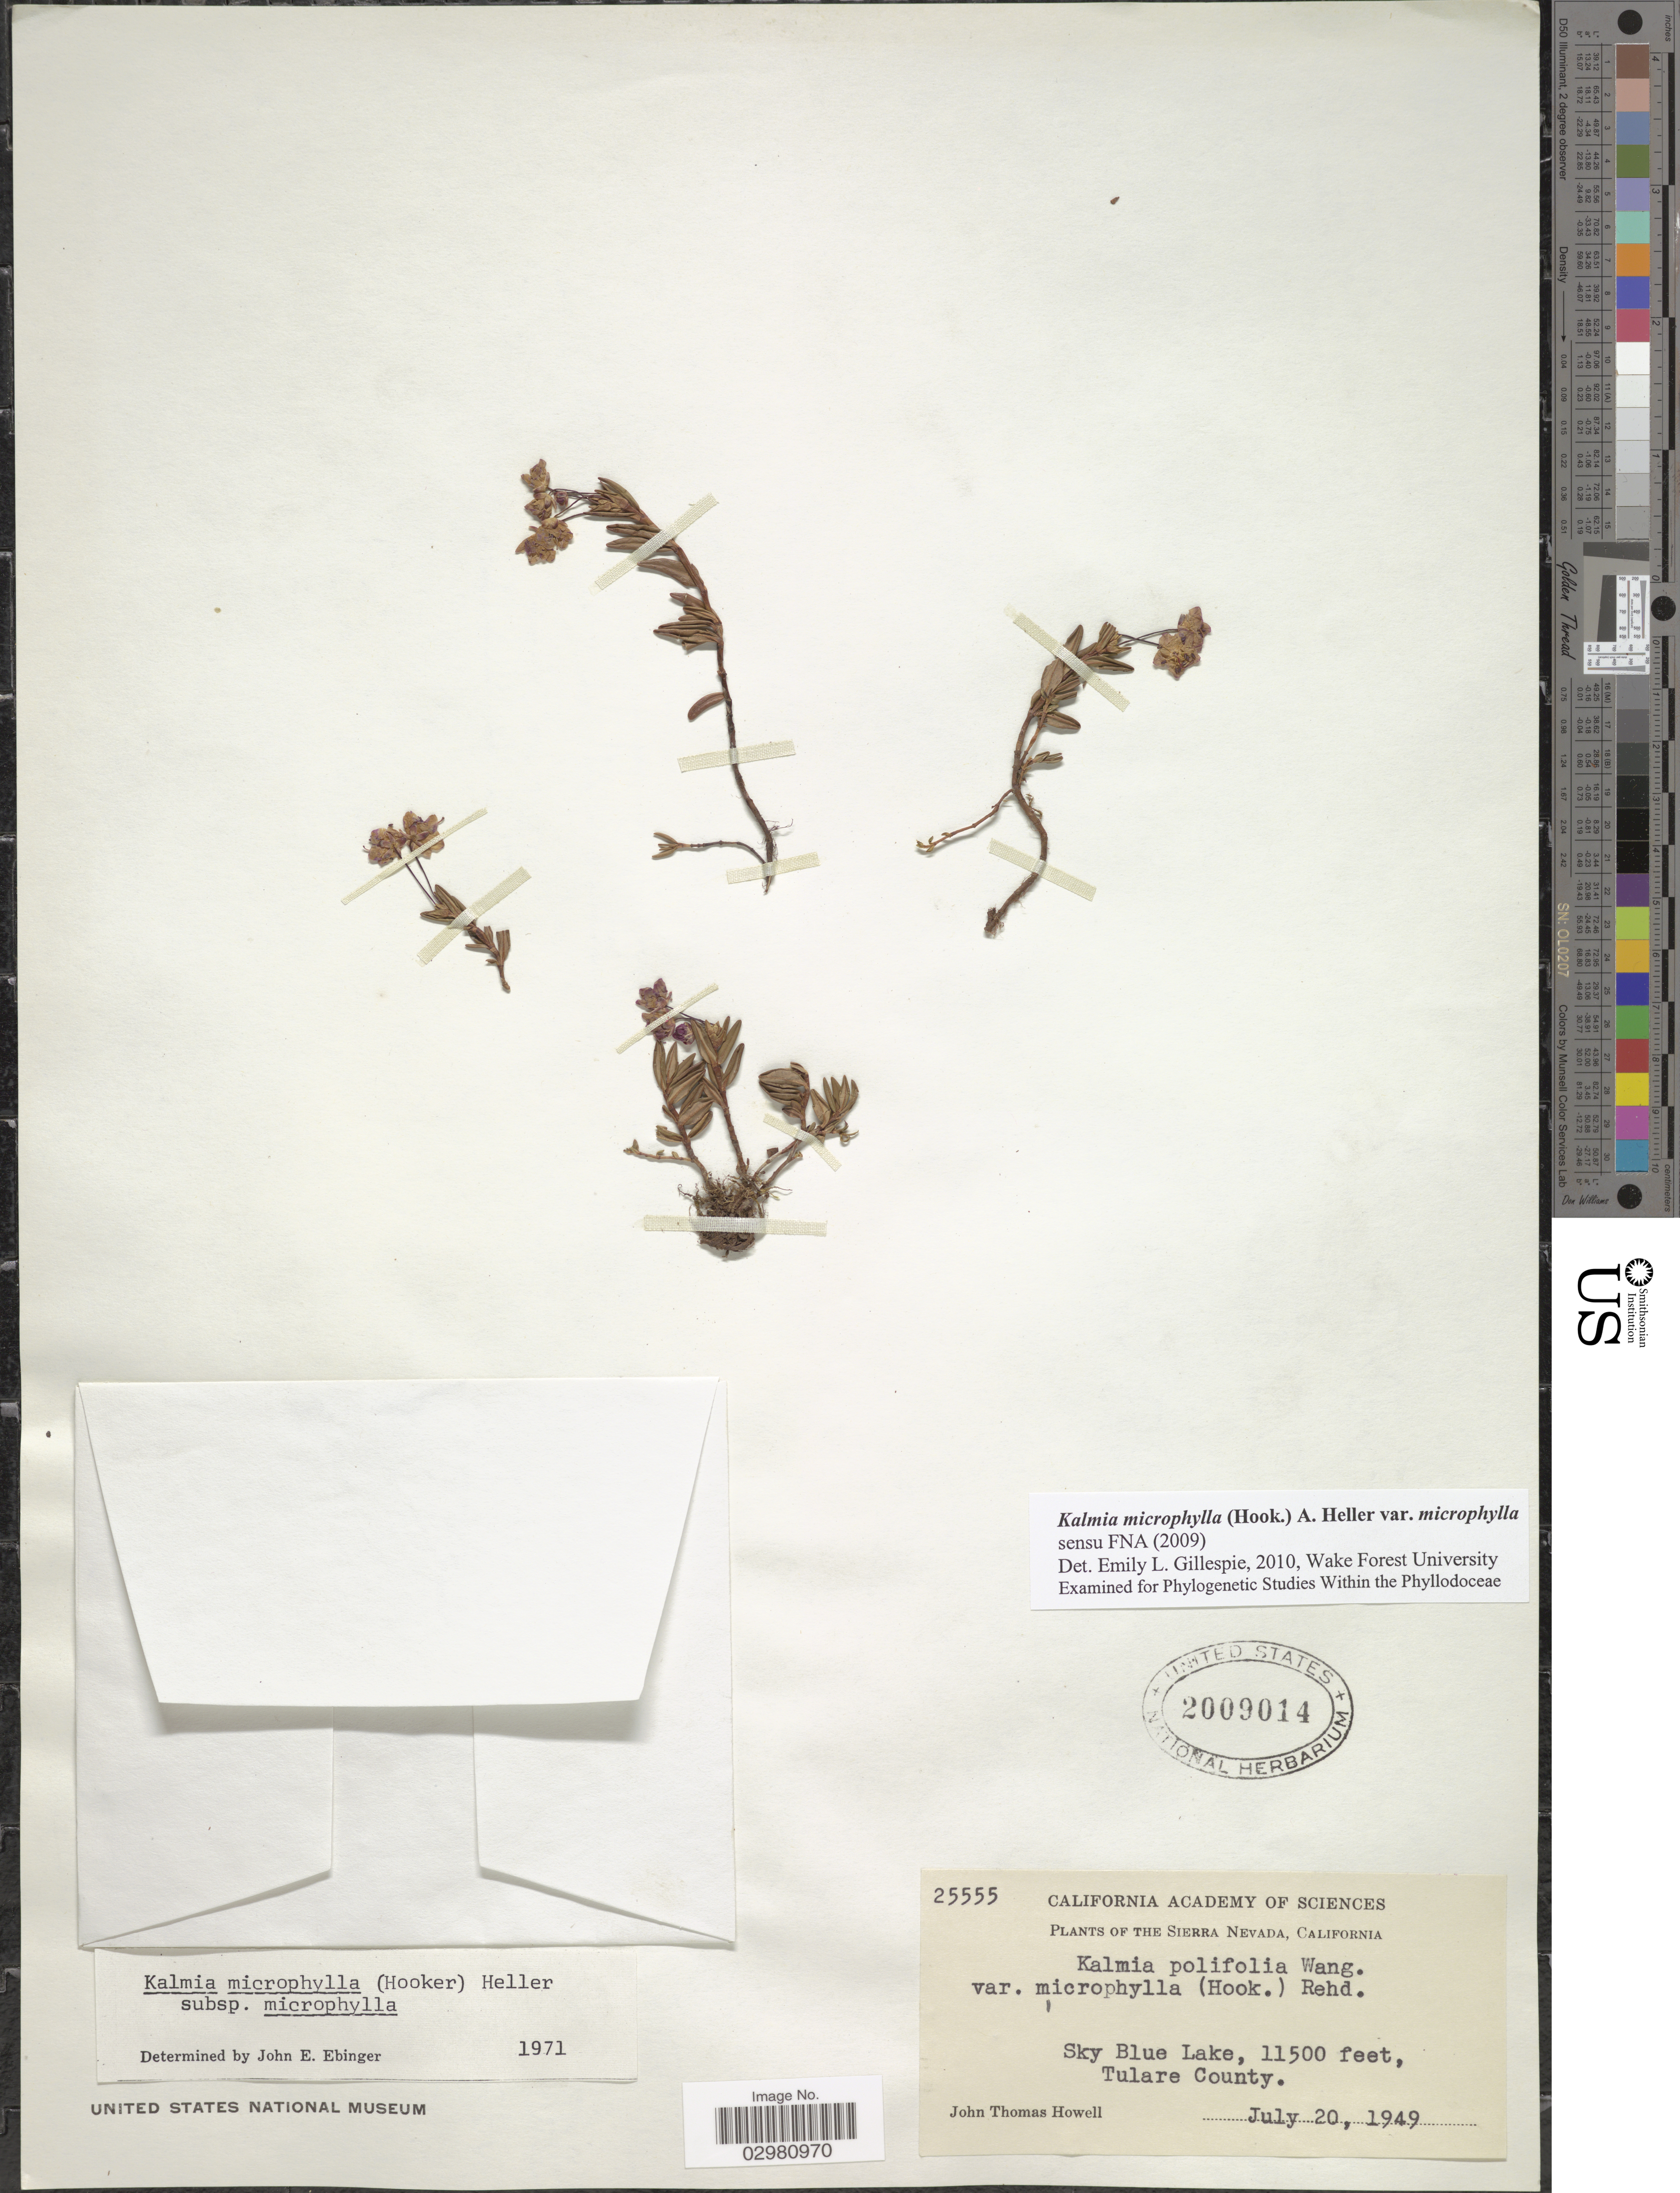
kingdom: Plantae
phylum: Tracheophyta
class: Magnoliopsida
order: Ericales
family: Ericaceae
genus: Kalmia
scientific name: Kalmia microphylla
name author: (Hook.) A. Heller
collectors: J. T. Howell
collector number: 25555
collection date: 1949-07-20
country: United States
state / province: California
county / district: Tulare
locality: The Sierra Nevada. Sky Blue Lake. Tulare County.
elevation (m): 3505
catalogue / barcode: US 2009014